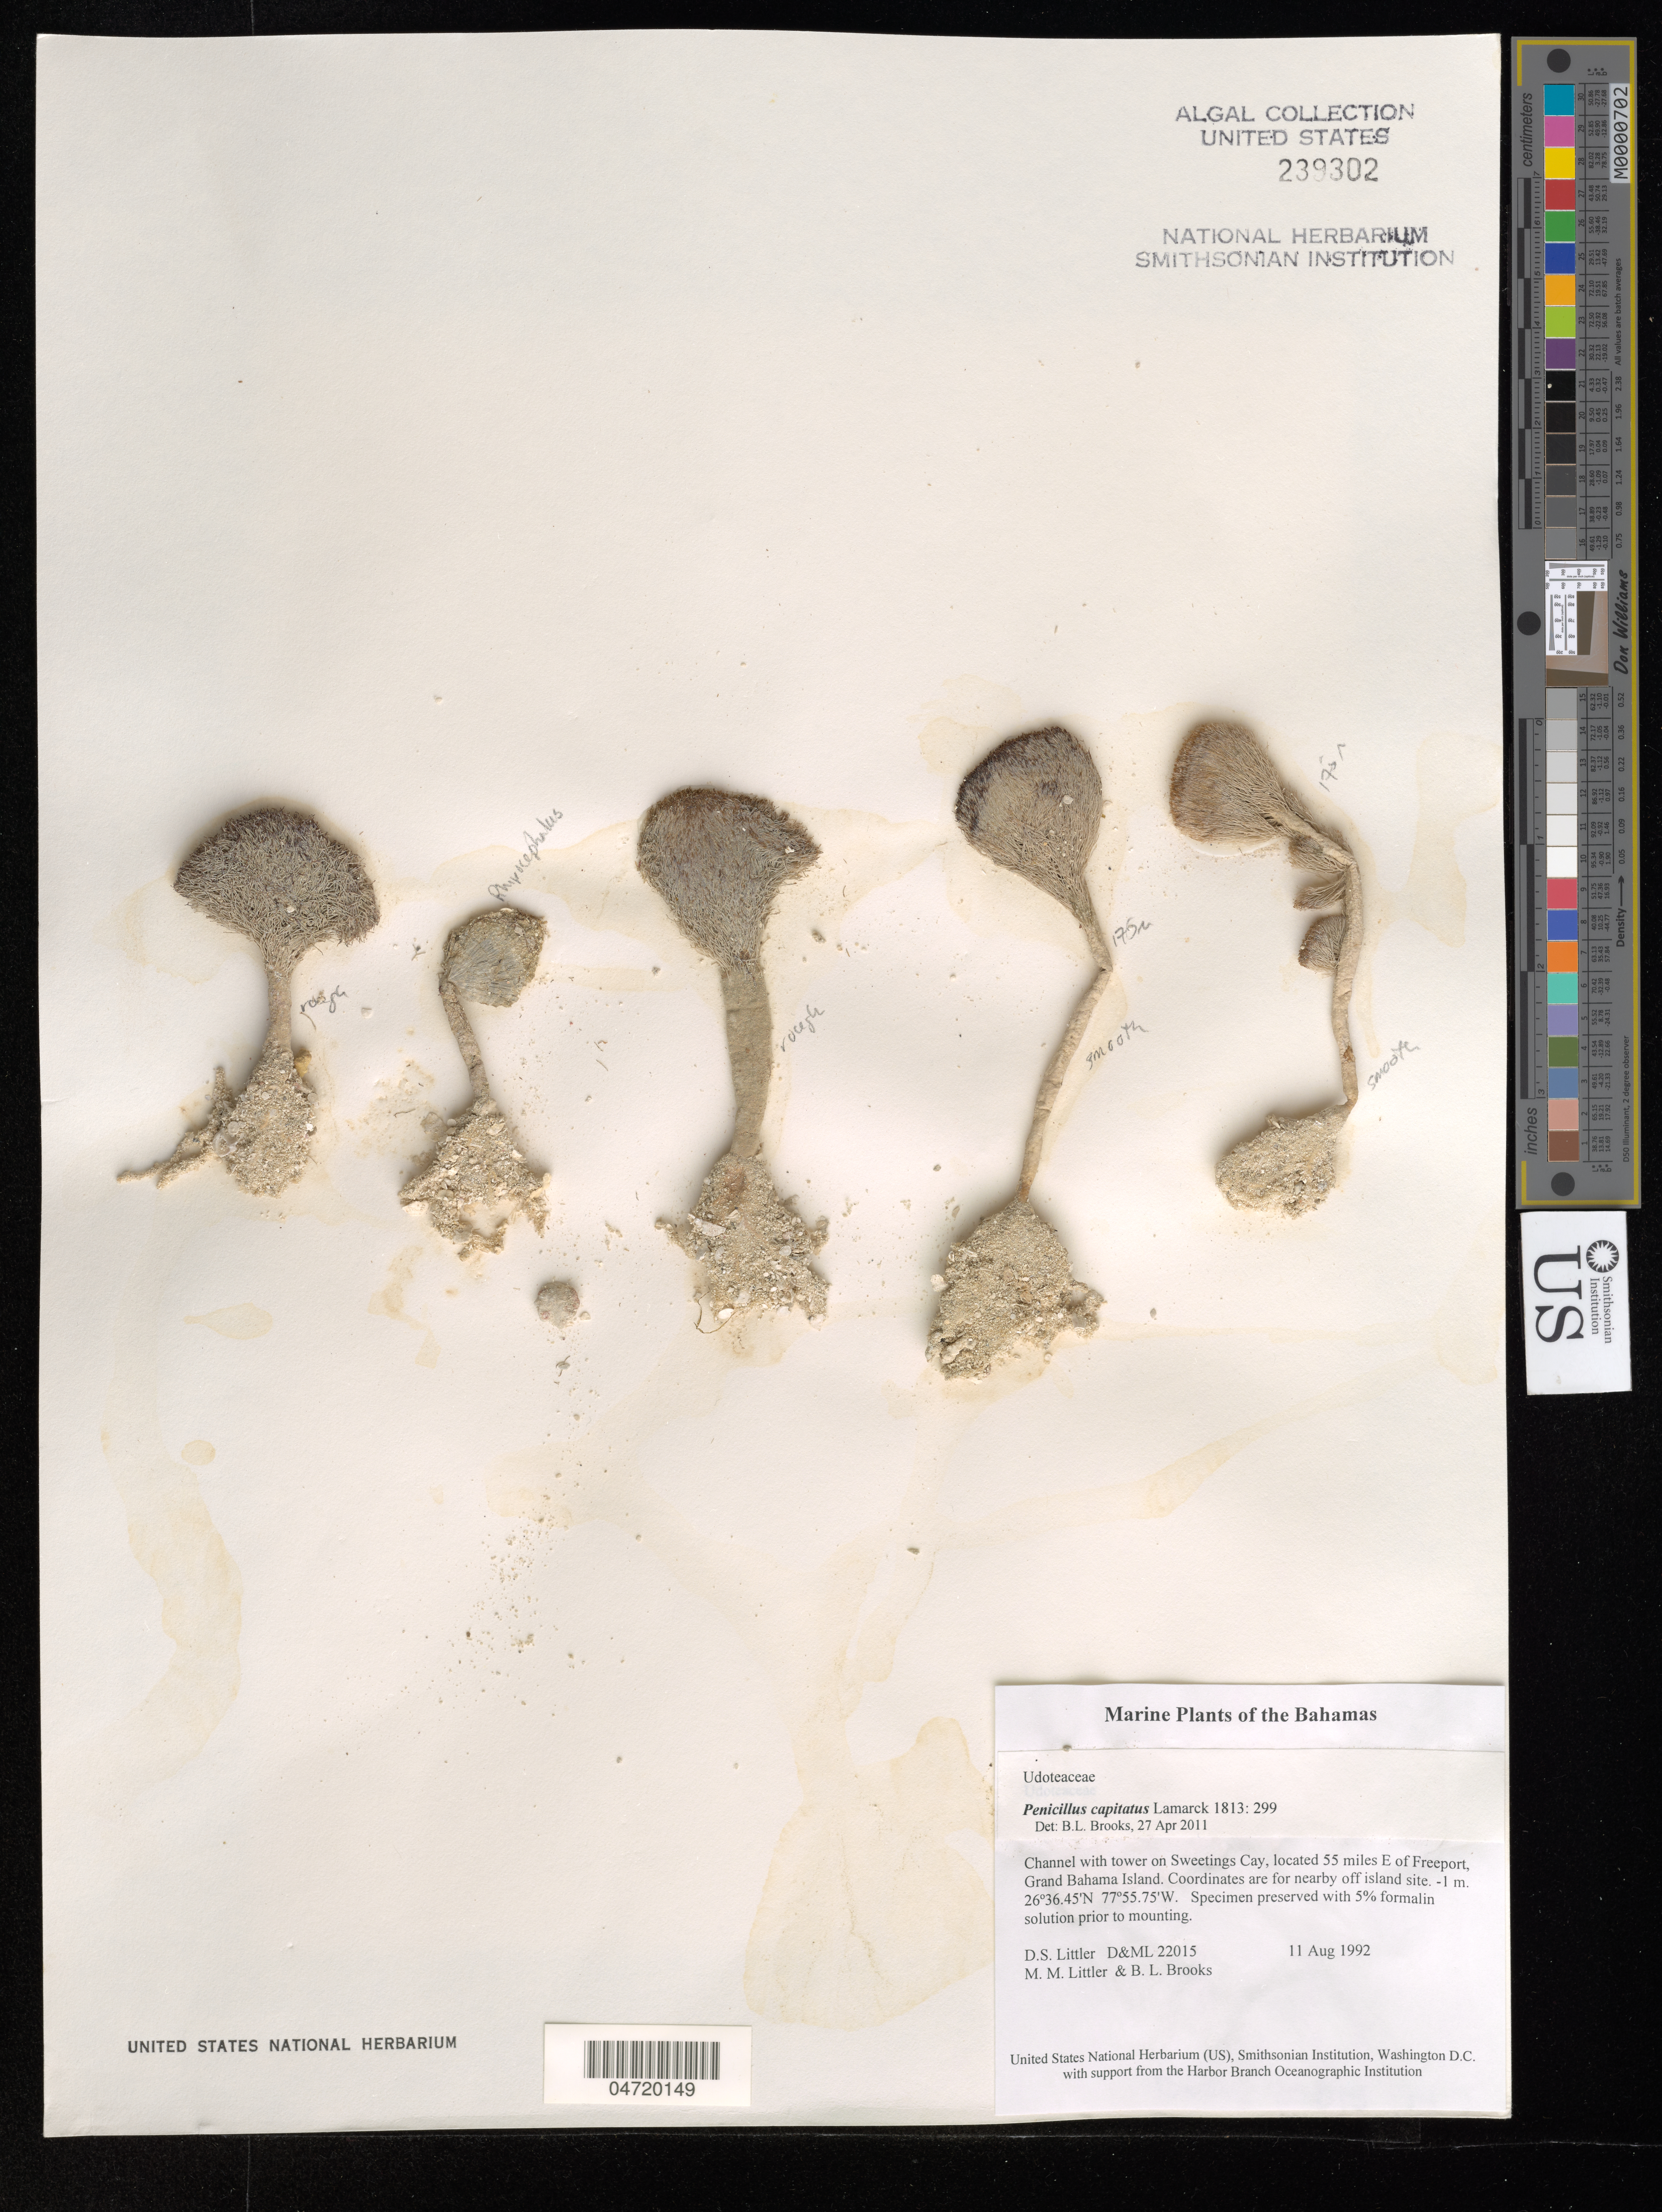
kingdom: Plantae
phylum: Chlorophyta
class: Ulvophyceae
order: Bryopsidales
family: Udoteaceae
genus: Penicillus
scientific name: Penicillus capitatus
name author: Lam.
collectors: D. S. Littler, M. M. Littler & B. Brooks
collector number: D&ML 22015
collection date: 1992-08-11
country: Bahamas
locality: The Bahamas. Channel with tower on Sweetings Cay, located 55 miles E of Freeport, Grand Bahama Island. Coordinates are for nearby off island site.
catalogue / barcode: US 239302